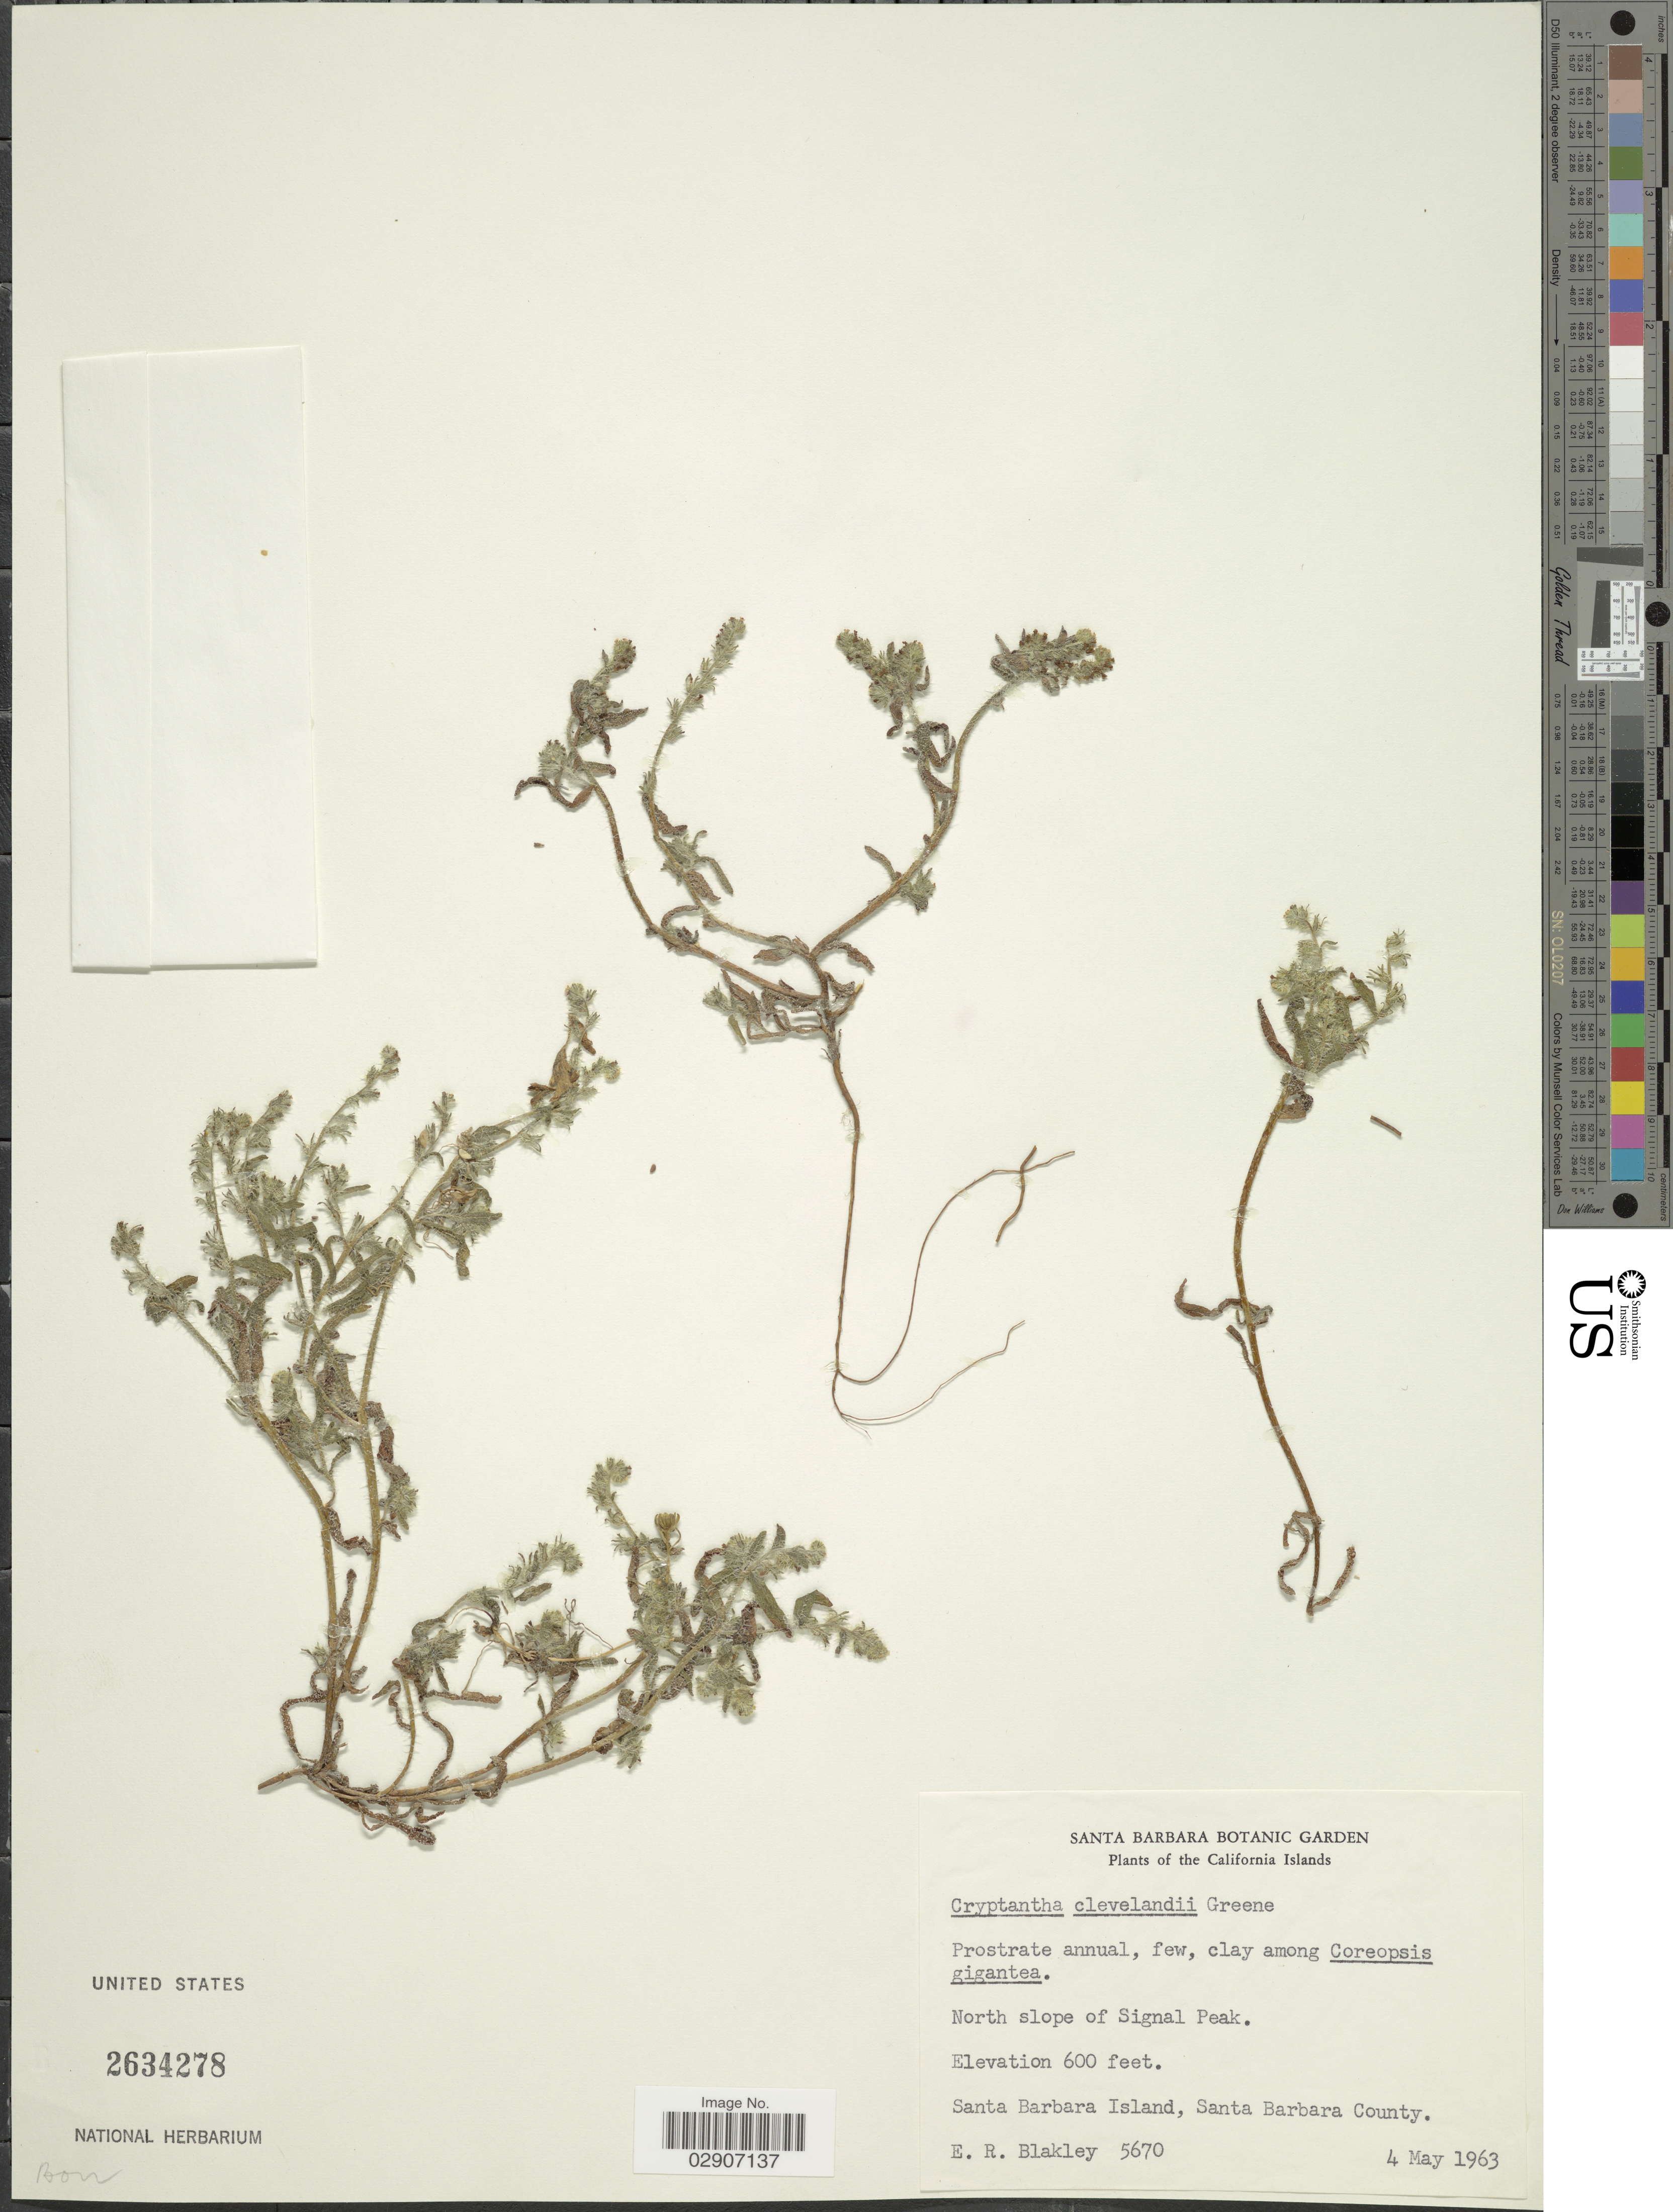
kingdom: Plantae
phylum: Tracheophyta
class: Magnoliopsida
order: Boraginales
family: Boraginaceae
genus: Cryptantha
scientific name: Cryptantha clevelandii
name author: Greene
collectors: E. R. Blakley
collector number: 5670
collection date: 1963-05-04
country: United States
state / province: California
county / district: Santa Barbara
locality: The California Islands. North slope of Signal Peak. Santa Barbara Island, Santa Barbara County.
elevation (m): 183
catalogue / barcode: US 2634278